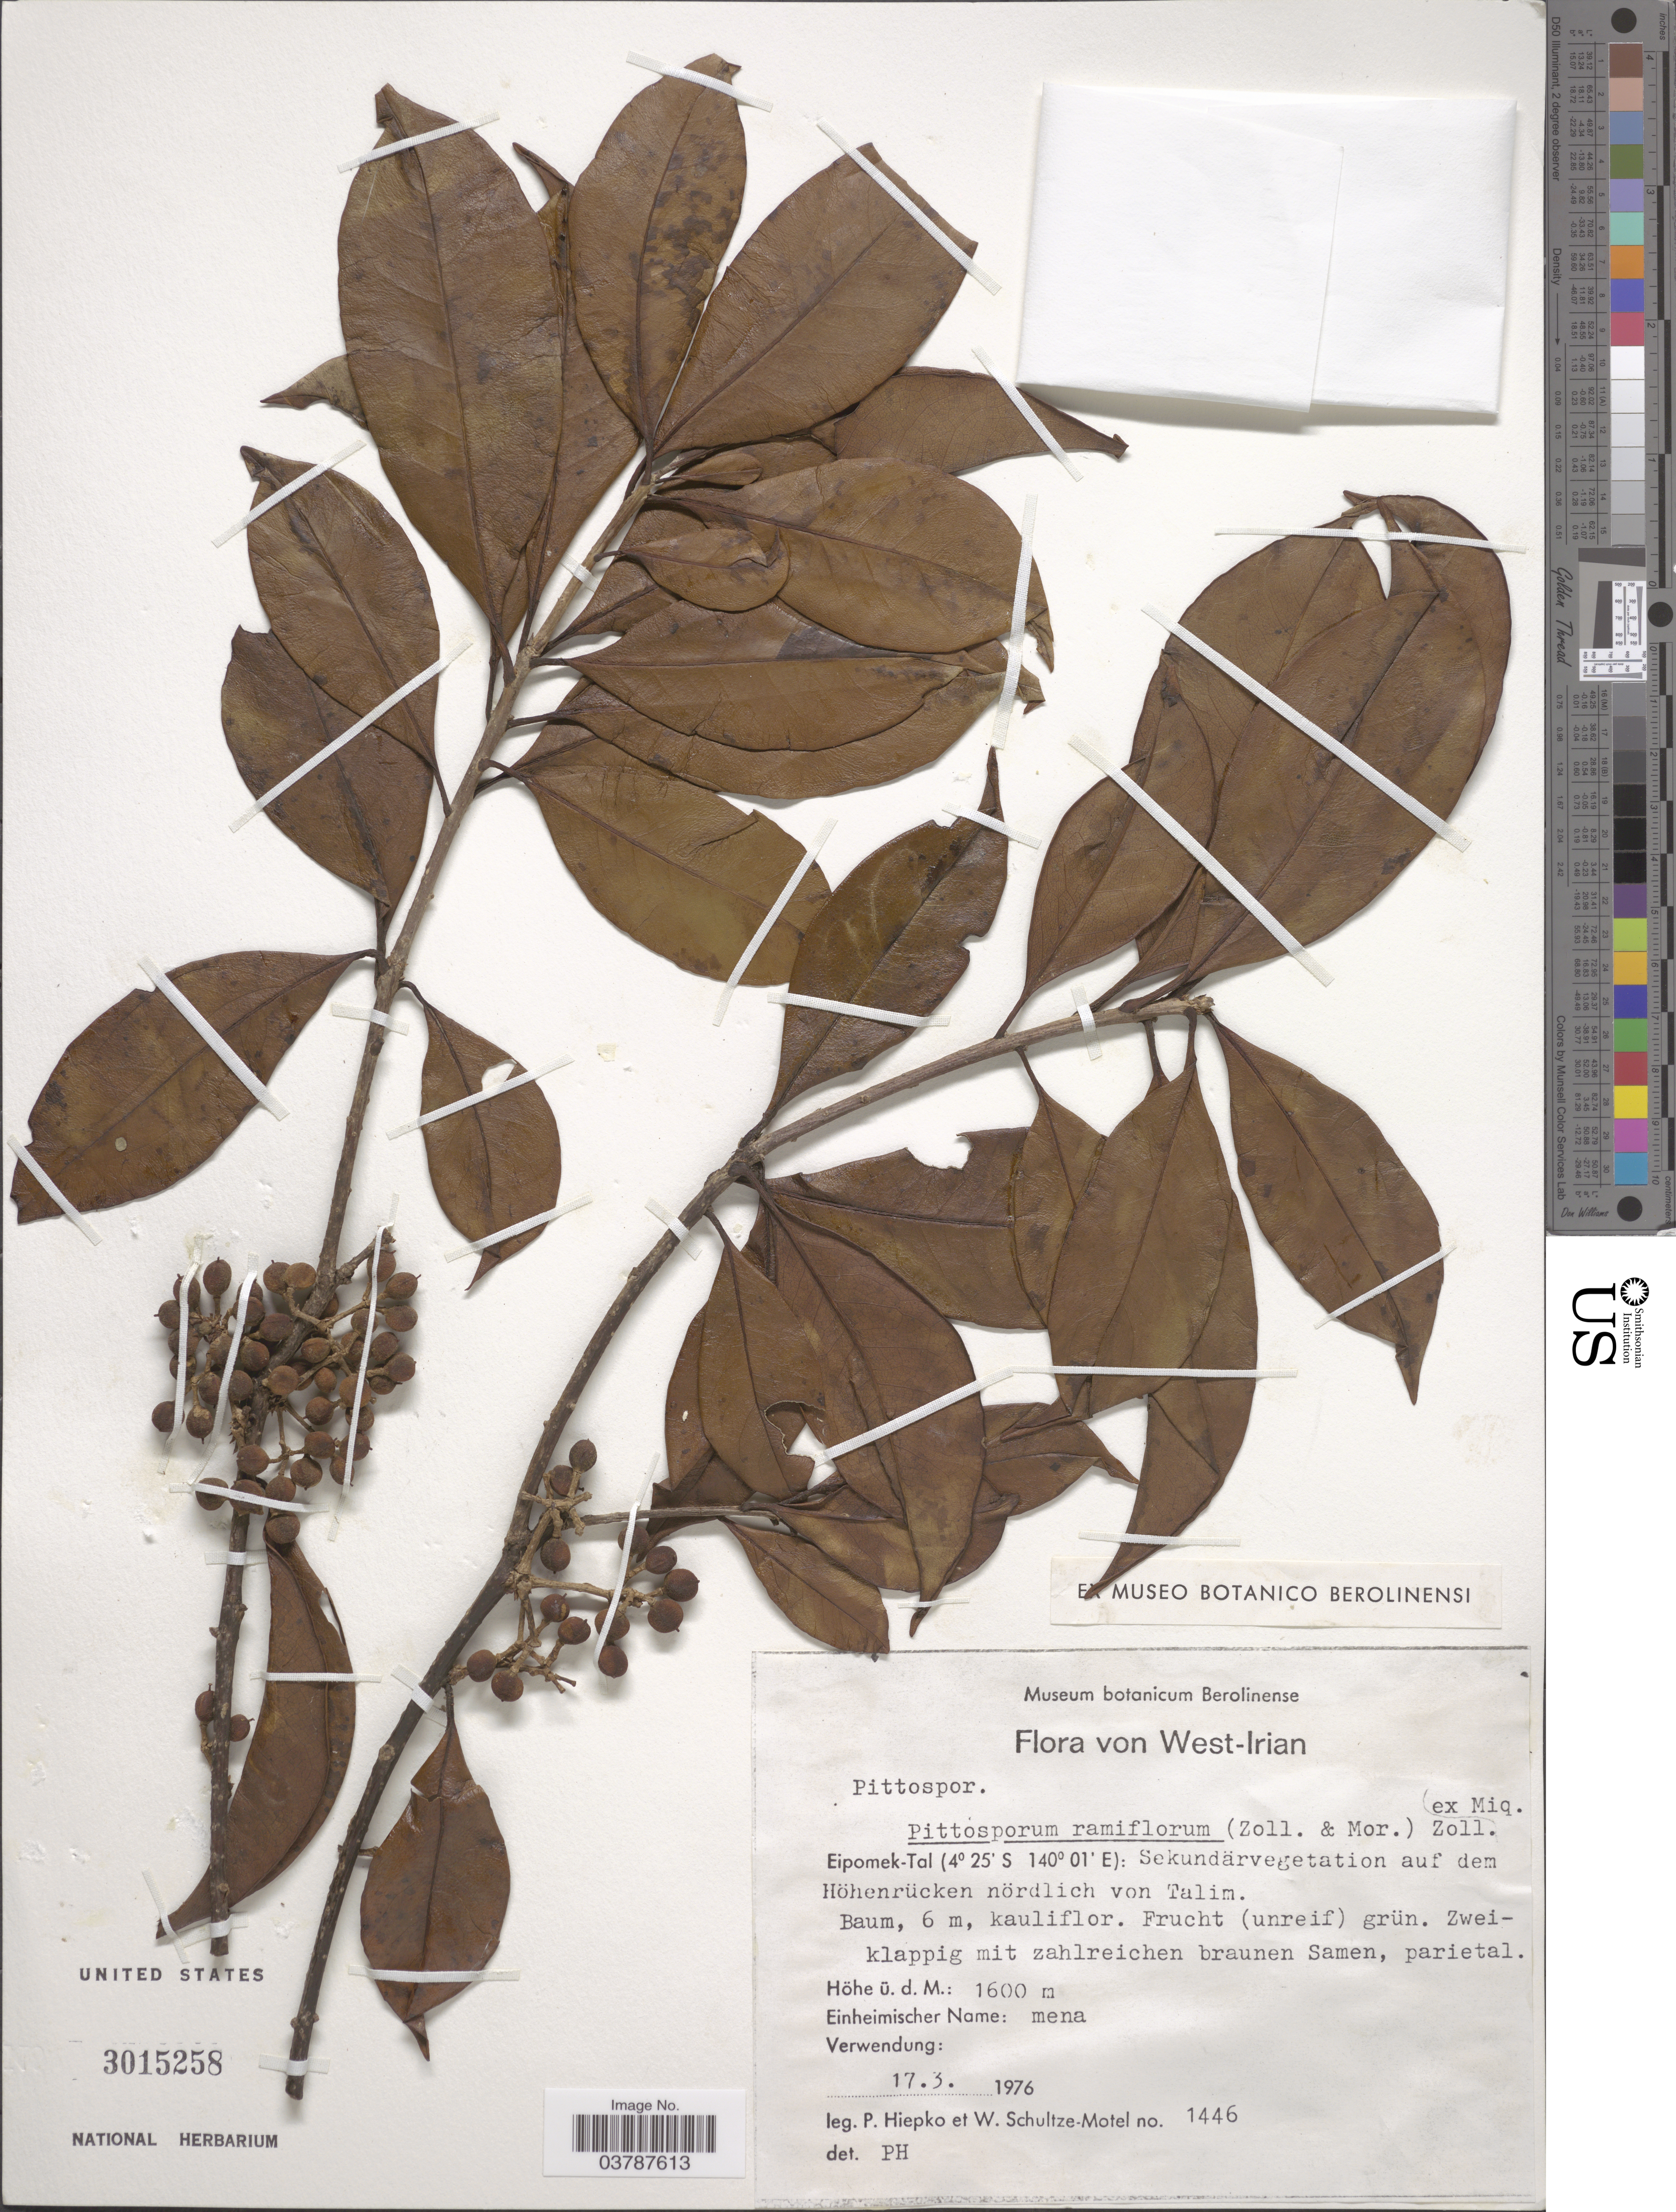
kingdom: Plantae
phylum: Tracheophyta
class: Magnoliopsida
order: Apiales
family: Pittosporaceae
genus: Pittosporum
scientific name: Pittosporum ramiflorum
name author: (Zoll. & Mor.) Zoll.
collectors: P. H. Hiepko & W. Schultze-Motel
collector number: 1446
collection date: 1976-03-17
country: Indonesia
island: New Guinea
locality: West-irian. Eipomek-Tal Sekundärvegetation auf dem Höhenrücken nördlich von Talim.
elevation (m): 1600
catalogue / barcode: US 3015258